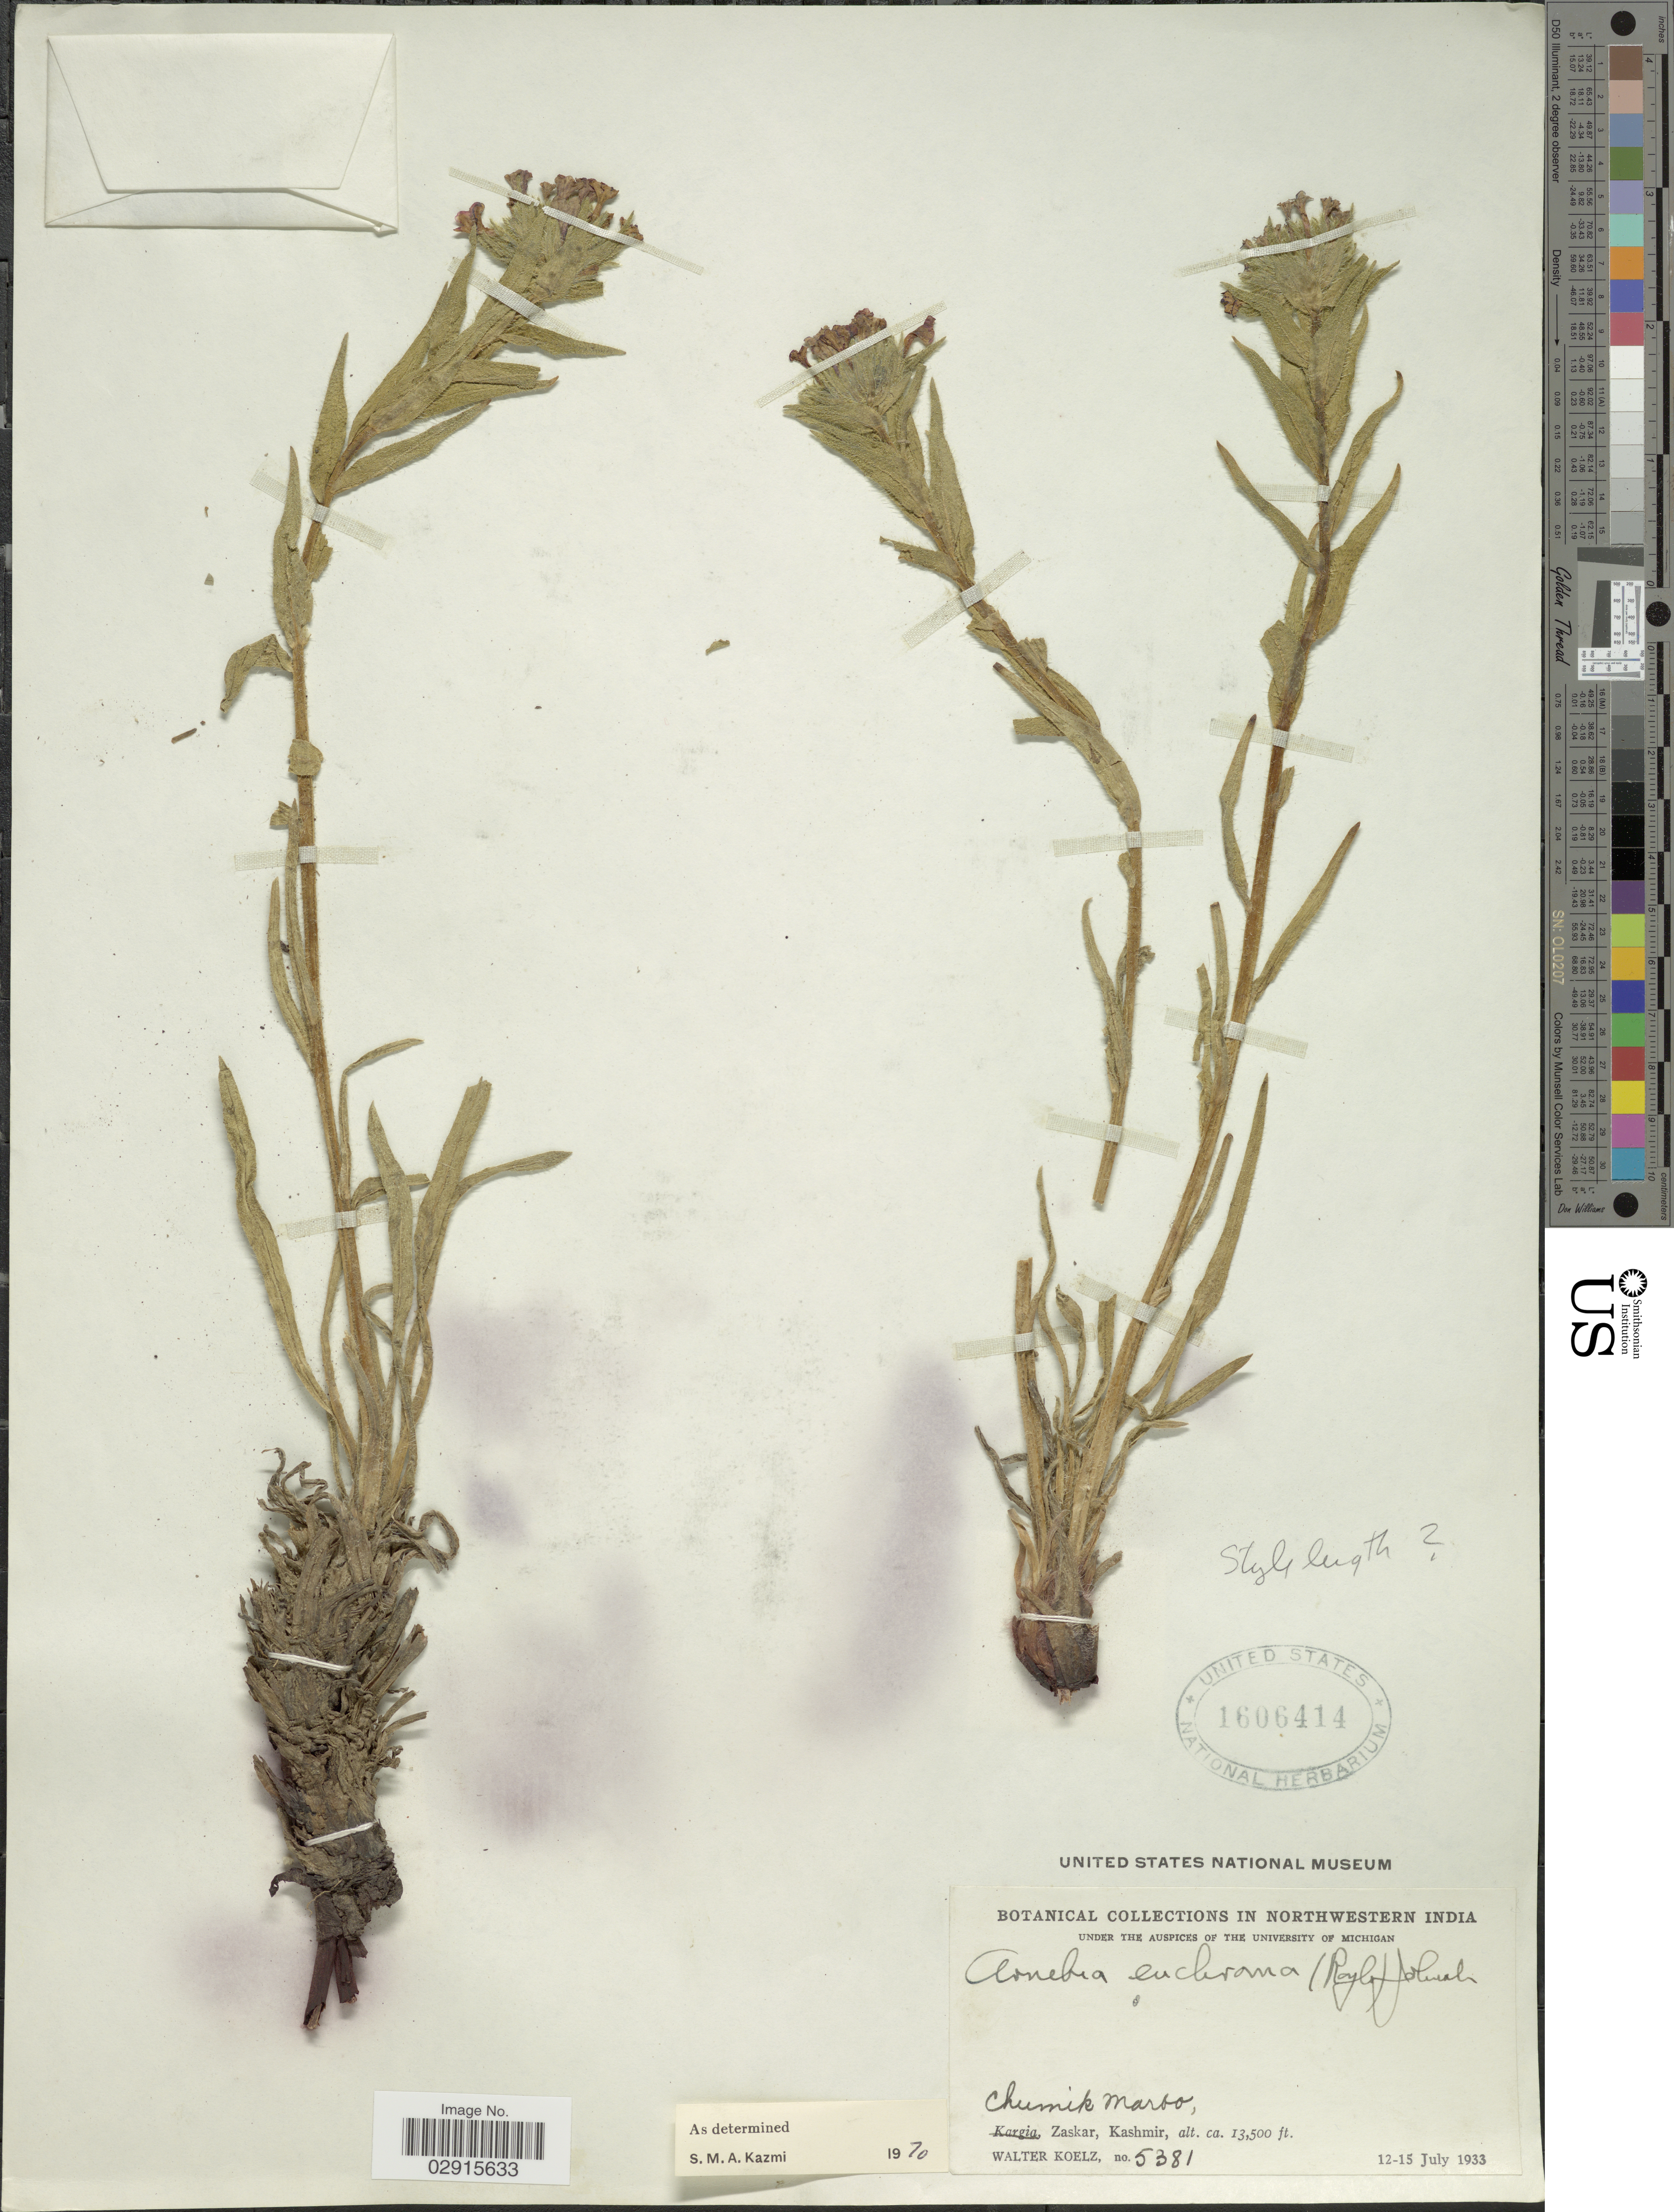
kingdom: Plantae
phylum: Tracheophyta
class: Magnoliopsida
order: Boraginales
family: Boraginaceae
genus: Arnebia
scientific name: Arnebia euchroma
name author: I.M. Johnst.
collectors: W. N. Koelz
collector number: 5381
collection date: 1933-07-12/1933-07-15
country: India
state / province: Ladakh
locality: Northwestern India, Chumik Marpo, Zaskar, Kashmir.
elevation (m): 4115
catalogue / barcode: US 1606414